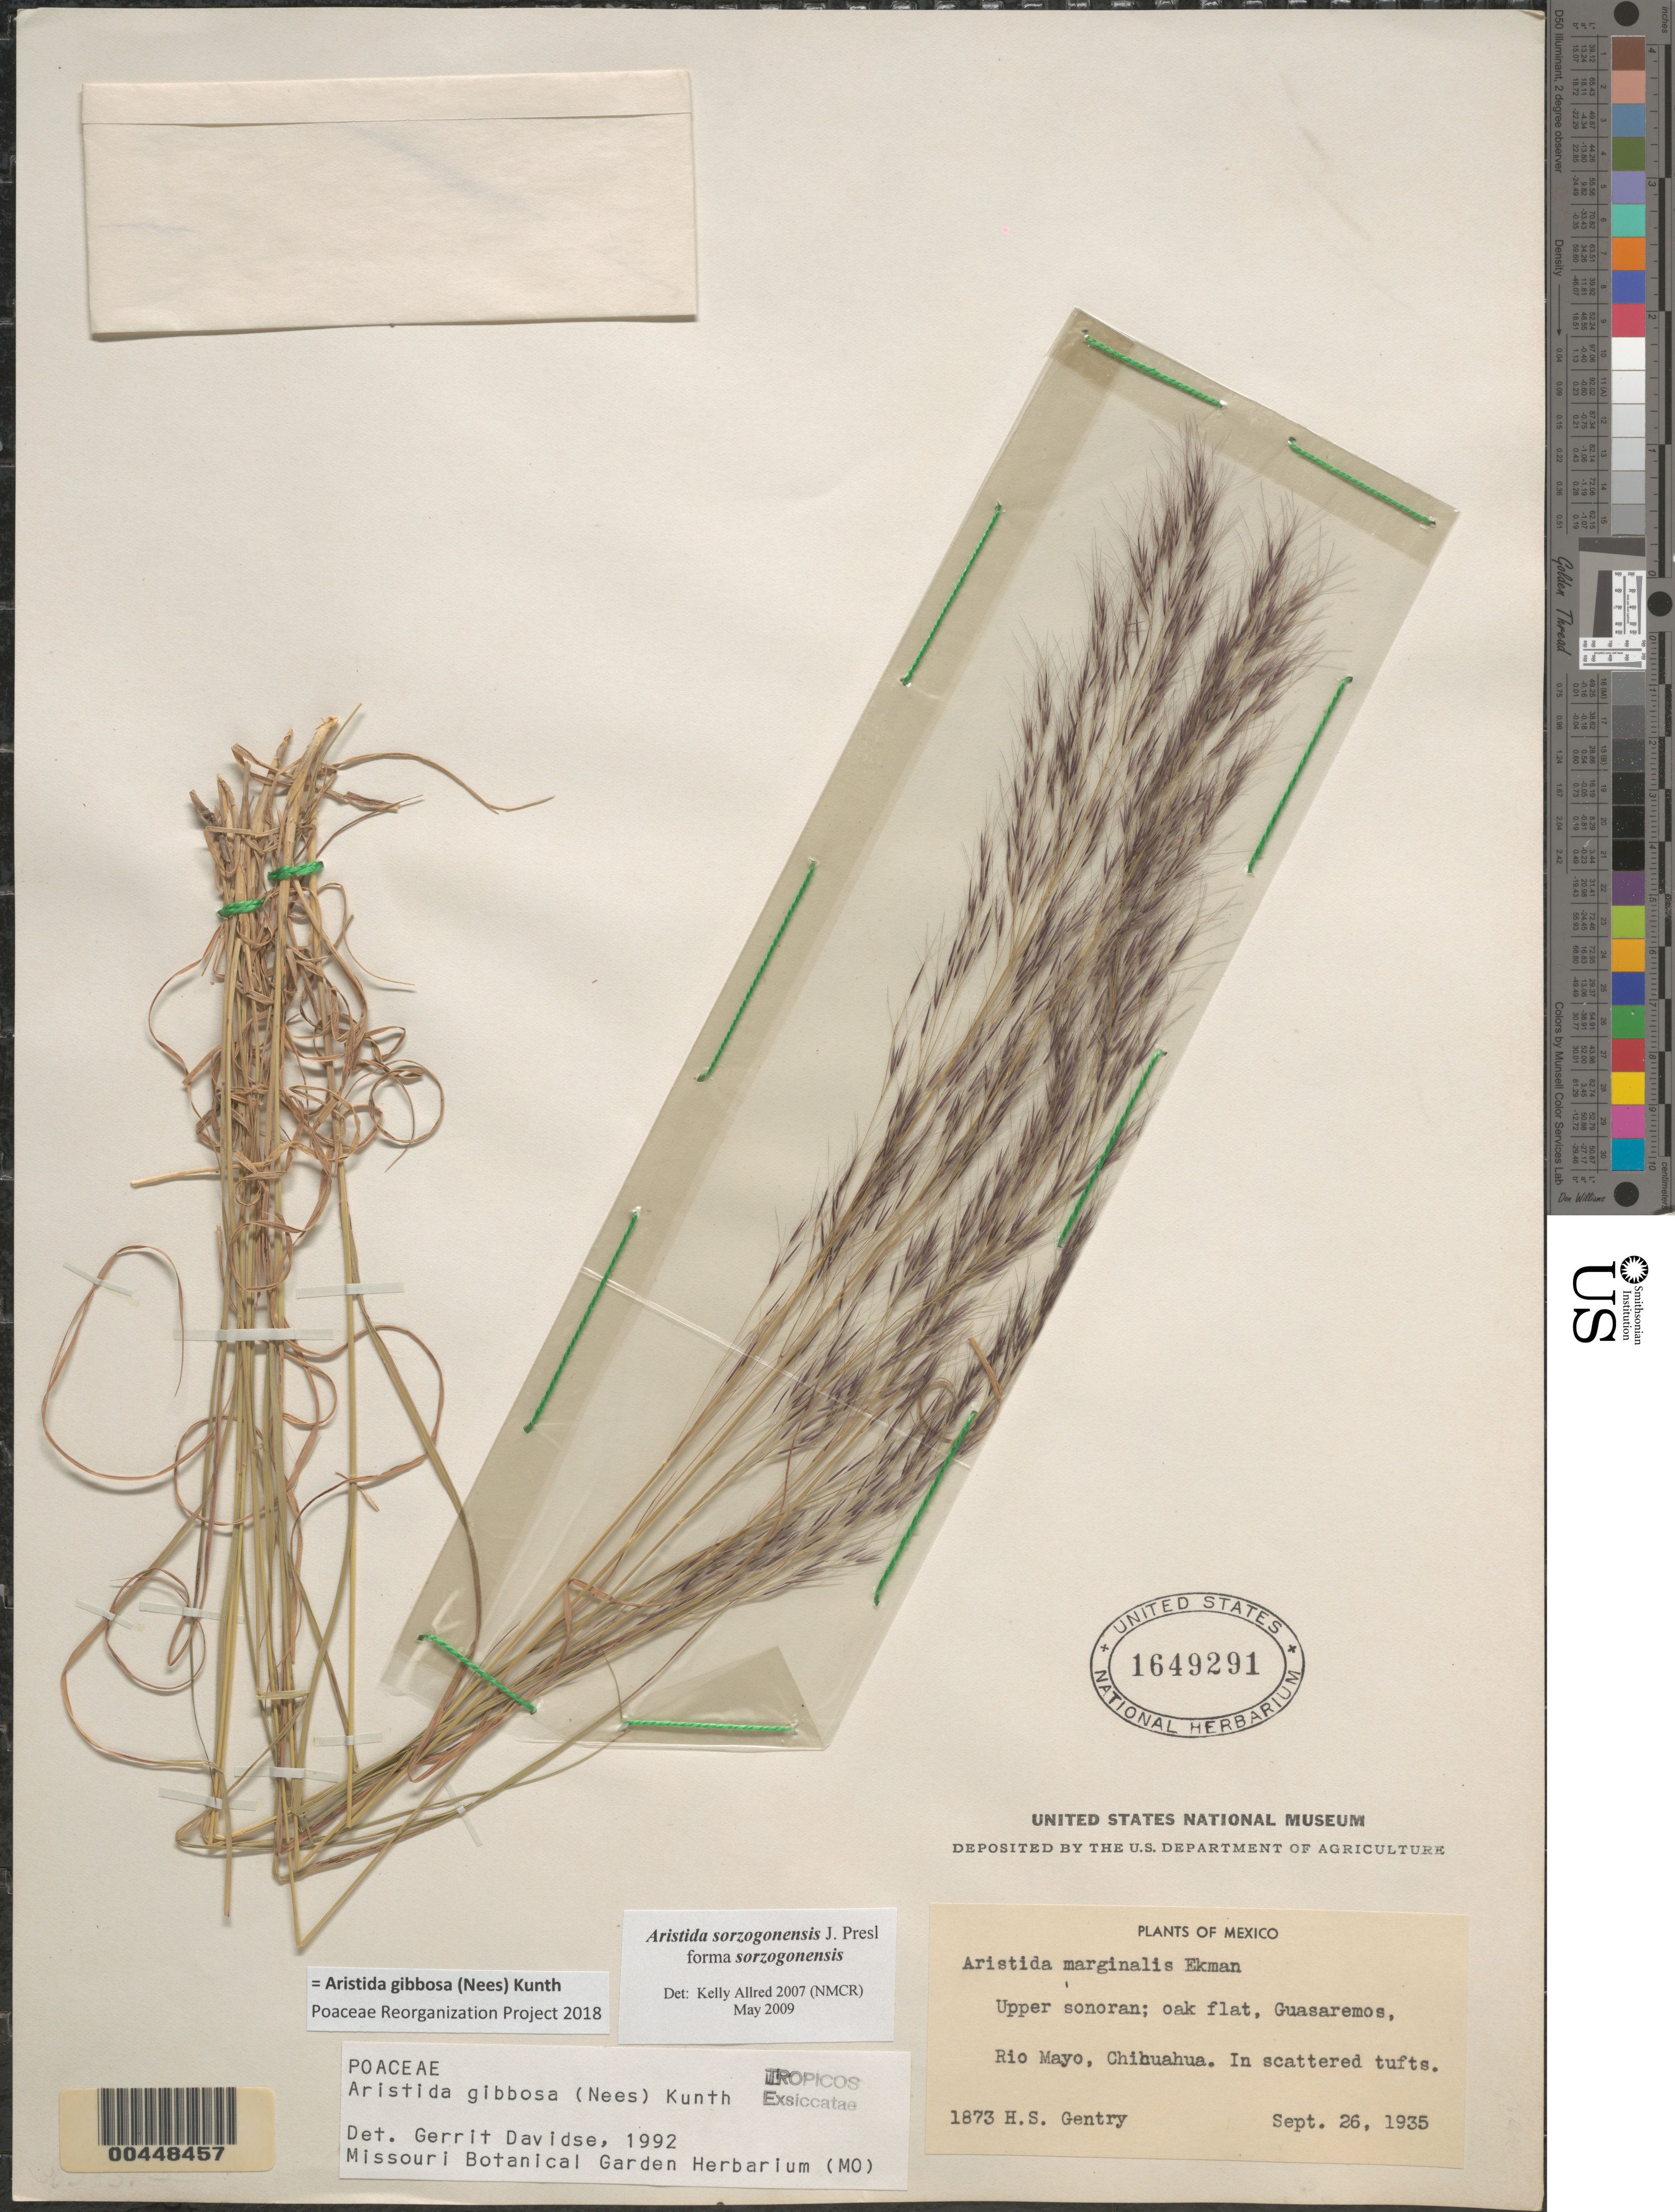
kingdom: Plantae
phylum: Tracheophyta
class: Liliopsida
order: Poales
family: Poaceae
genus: Aristida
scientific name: Aristida sorzogonensis f. sorzogonensis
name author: J. Presl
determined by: Davidse, Gerrit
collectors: H. S. Gentry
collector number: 1873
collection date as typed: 26 Sep 1935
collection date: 1935-09-26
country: Mexico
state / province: Chihuahua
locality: Rio Mayo, Uppor Sonoran, Guasaremos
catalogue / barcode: US 1649291